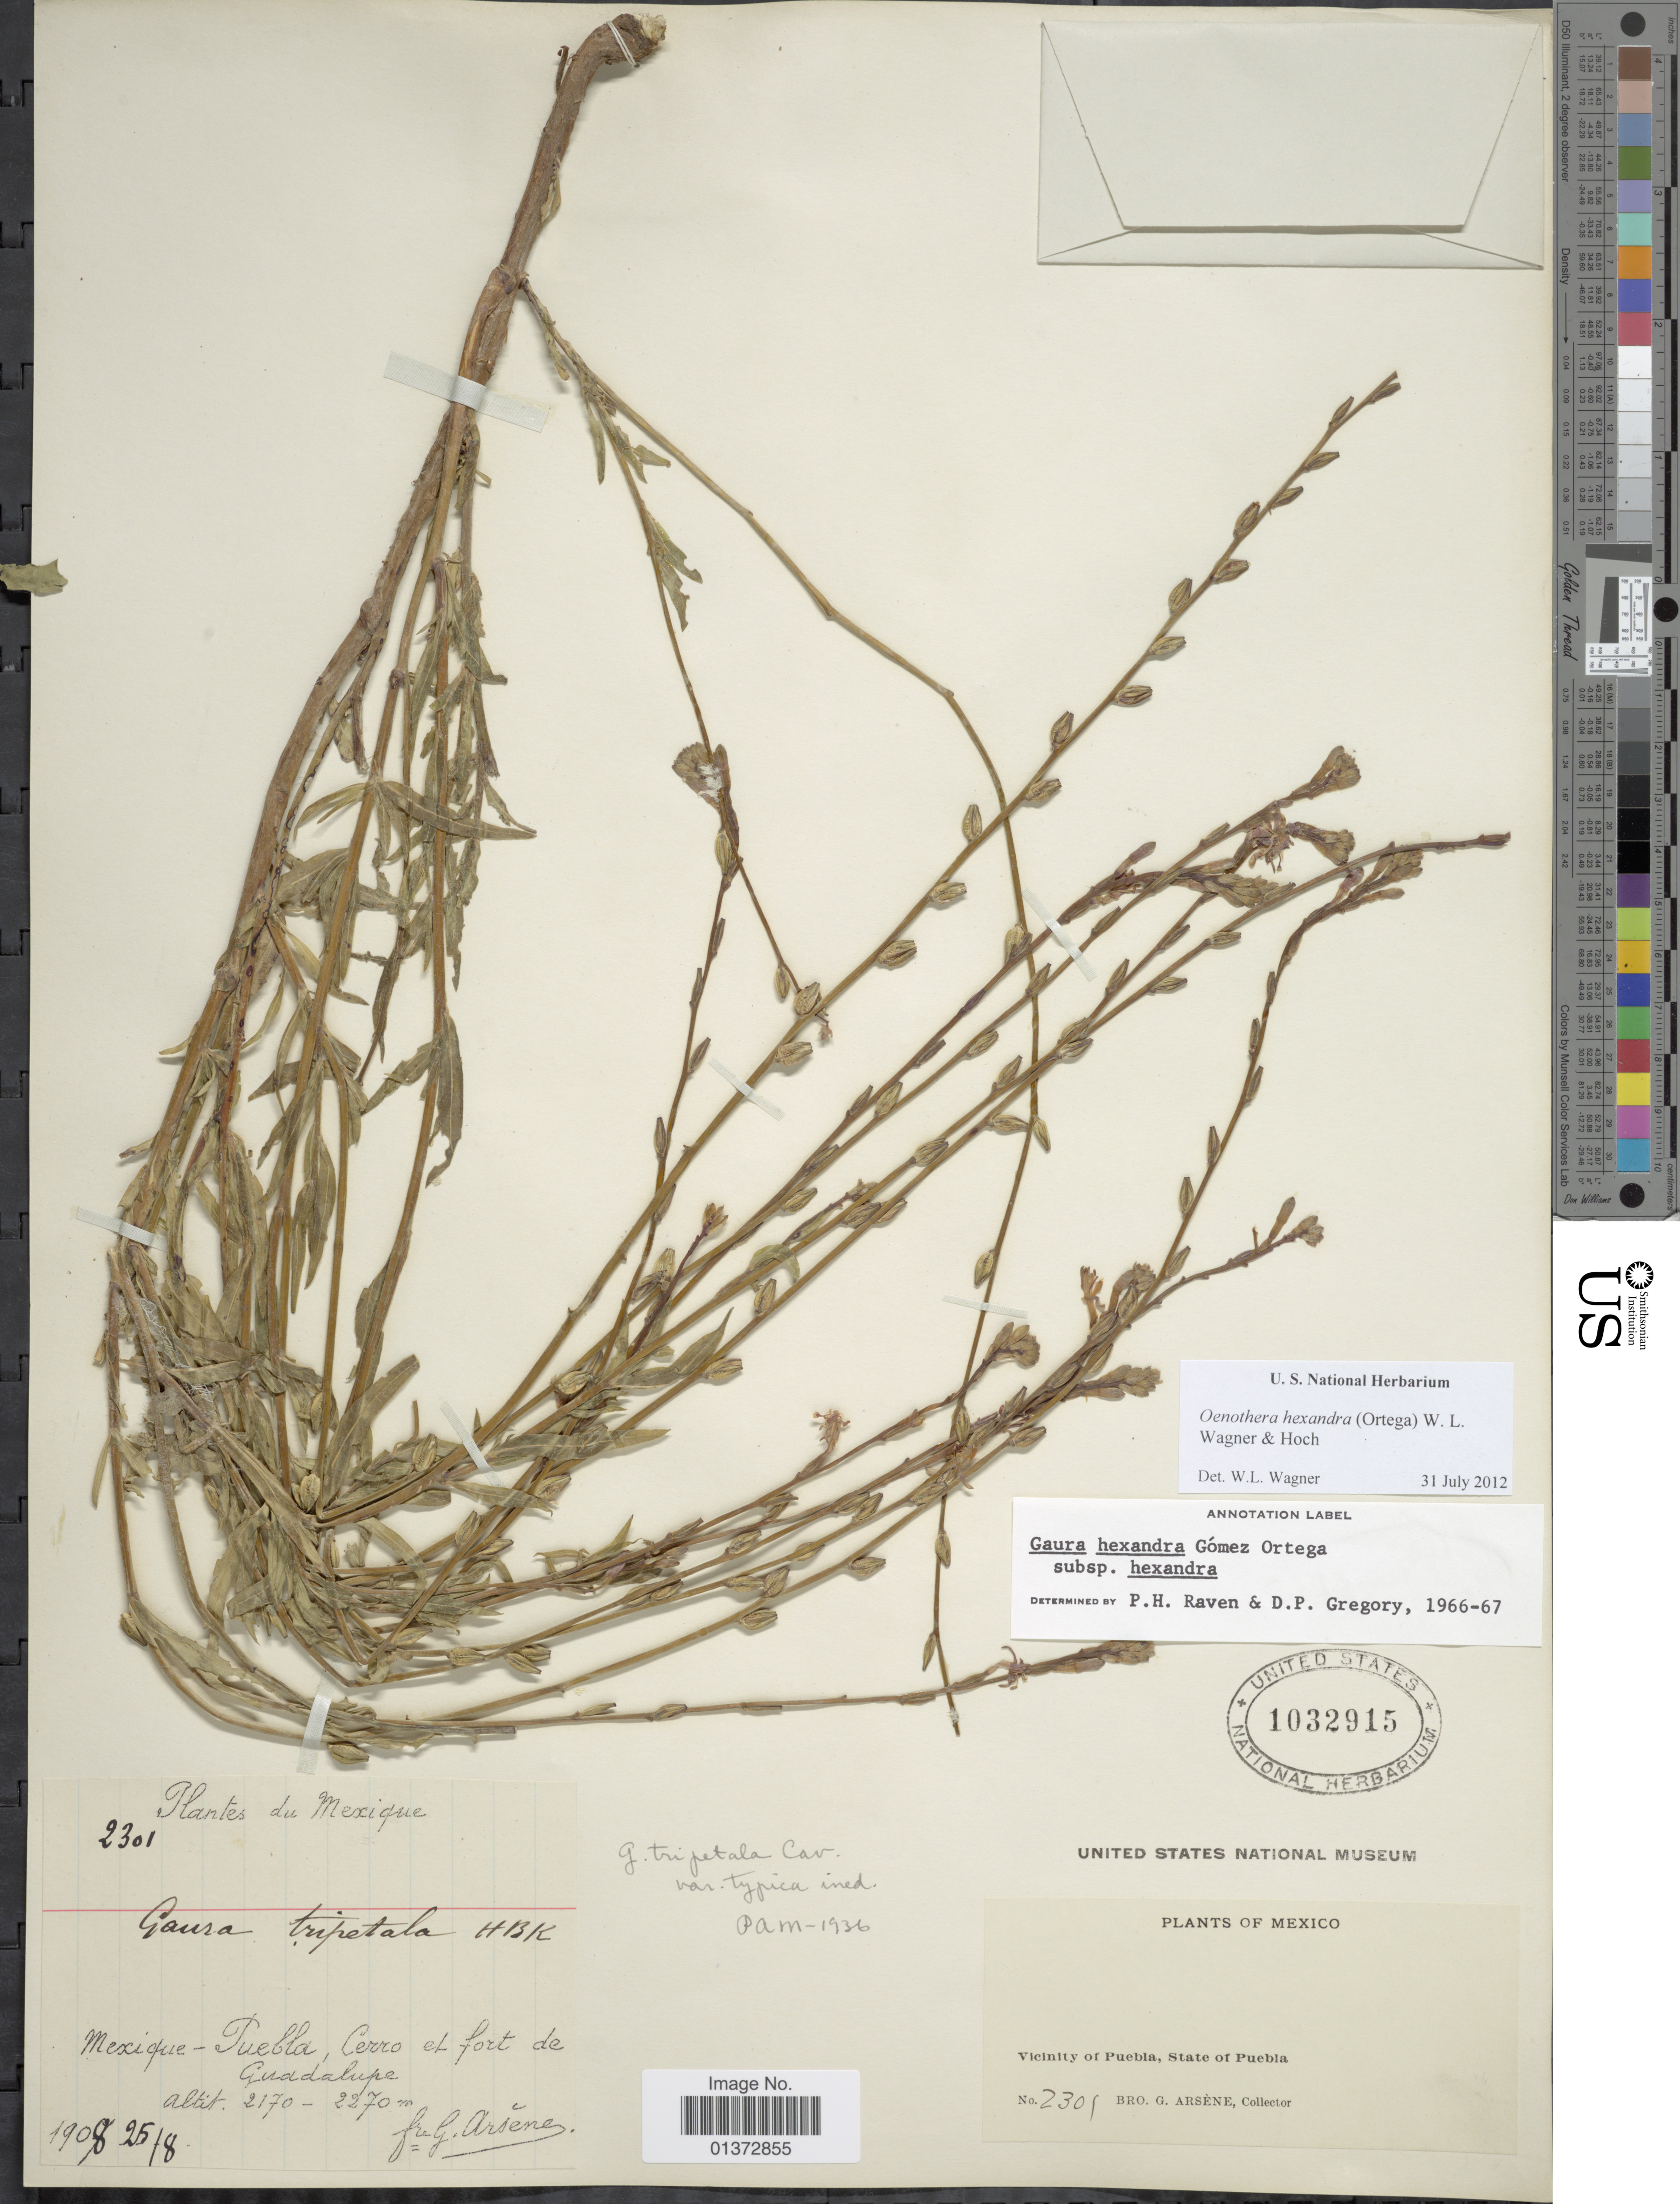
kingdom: Plantae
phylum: Tracheophyta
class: Magnoliopsida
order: Myrtales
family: Onagraceae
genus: Oenothera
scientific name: Oenothera hexandra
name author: (Ortega) W.L. Wagner & Hoch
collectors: Bro. G. Arsène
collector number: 2301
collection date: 1908-08-25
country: Mexico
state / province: Puebla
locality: Cerro et fort de Guadalupe, Vicinity of Puebla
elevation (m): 2170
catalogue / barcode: US 1032915